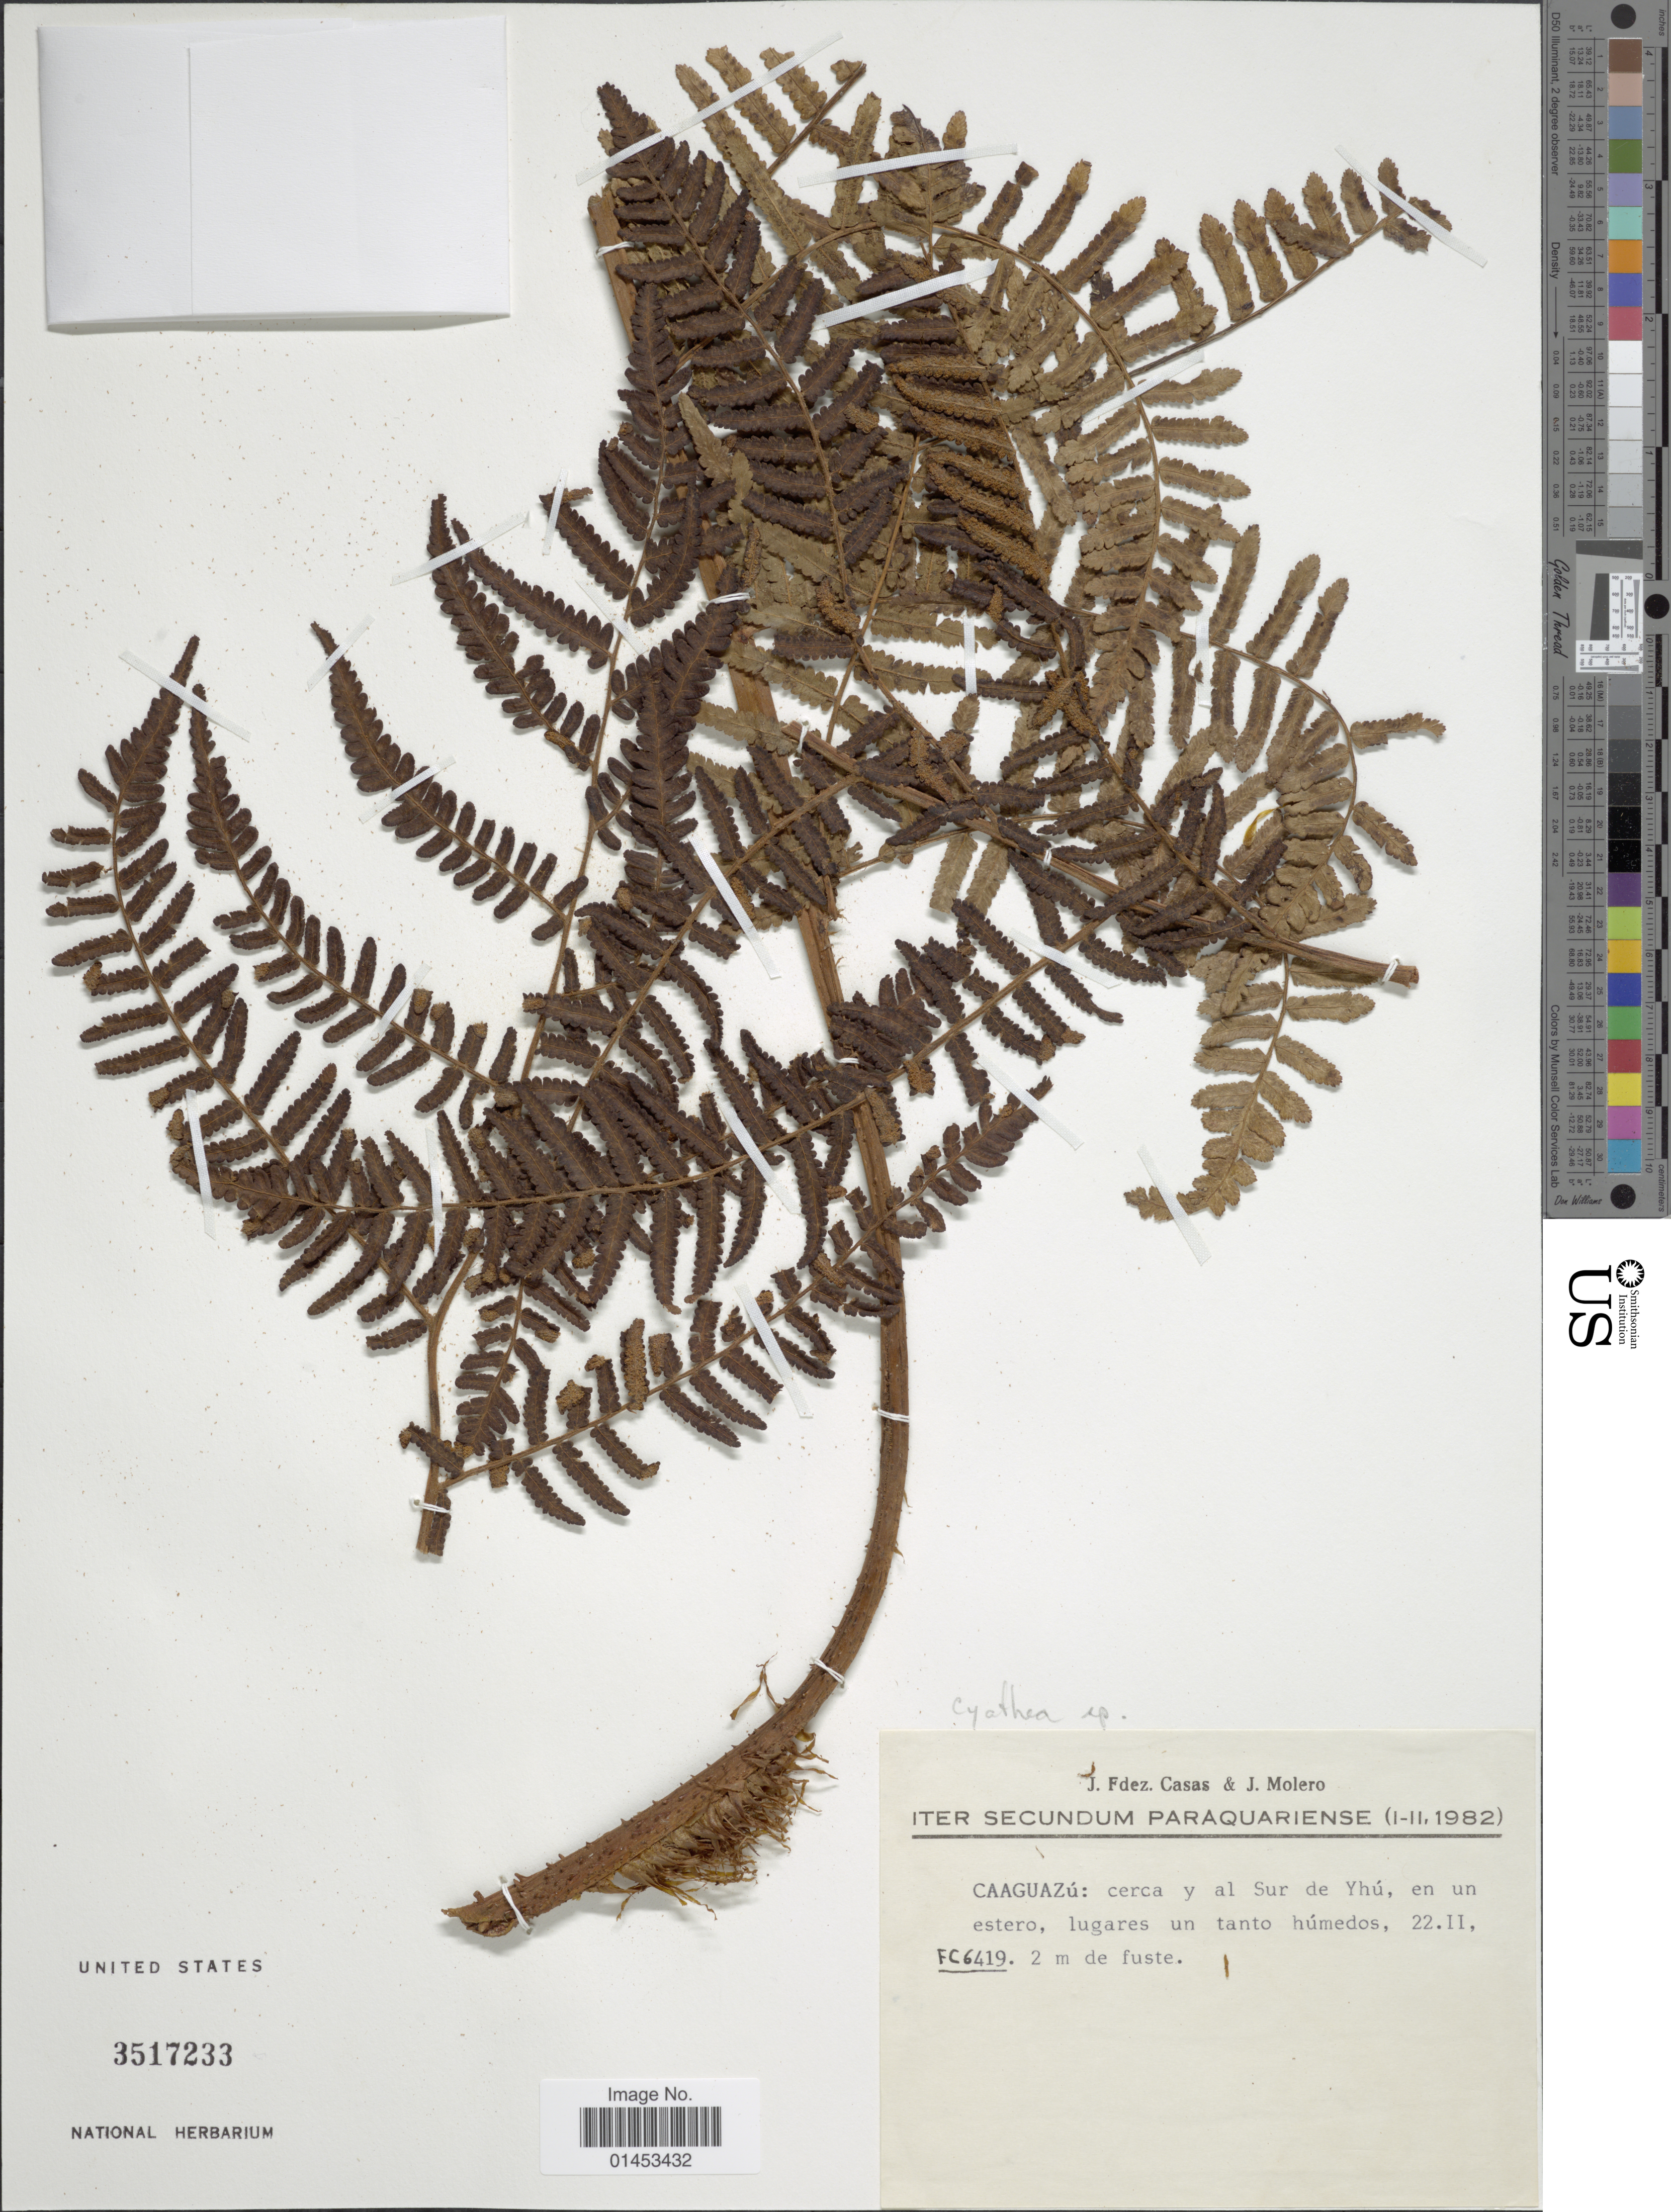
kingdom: Plantae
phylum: Tracheophyta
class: Polypodiopsida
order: Cyatheales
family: Cyatheaceae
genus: Cyathea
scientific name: Cyathea sp.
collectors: J. Casas & J. Molero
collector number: FC6419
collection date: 1982-02-22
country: Paraguay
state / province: Caaguazu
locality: Caaguazú: cerca y al Sur de Yhu en un estero, lugares un tanto húmedos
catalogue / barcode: US 3517233